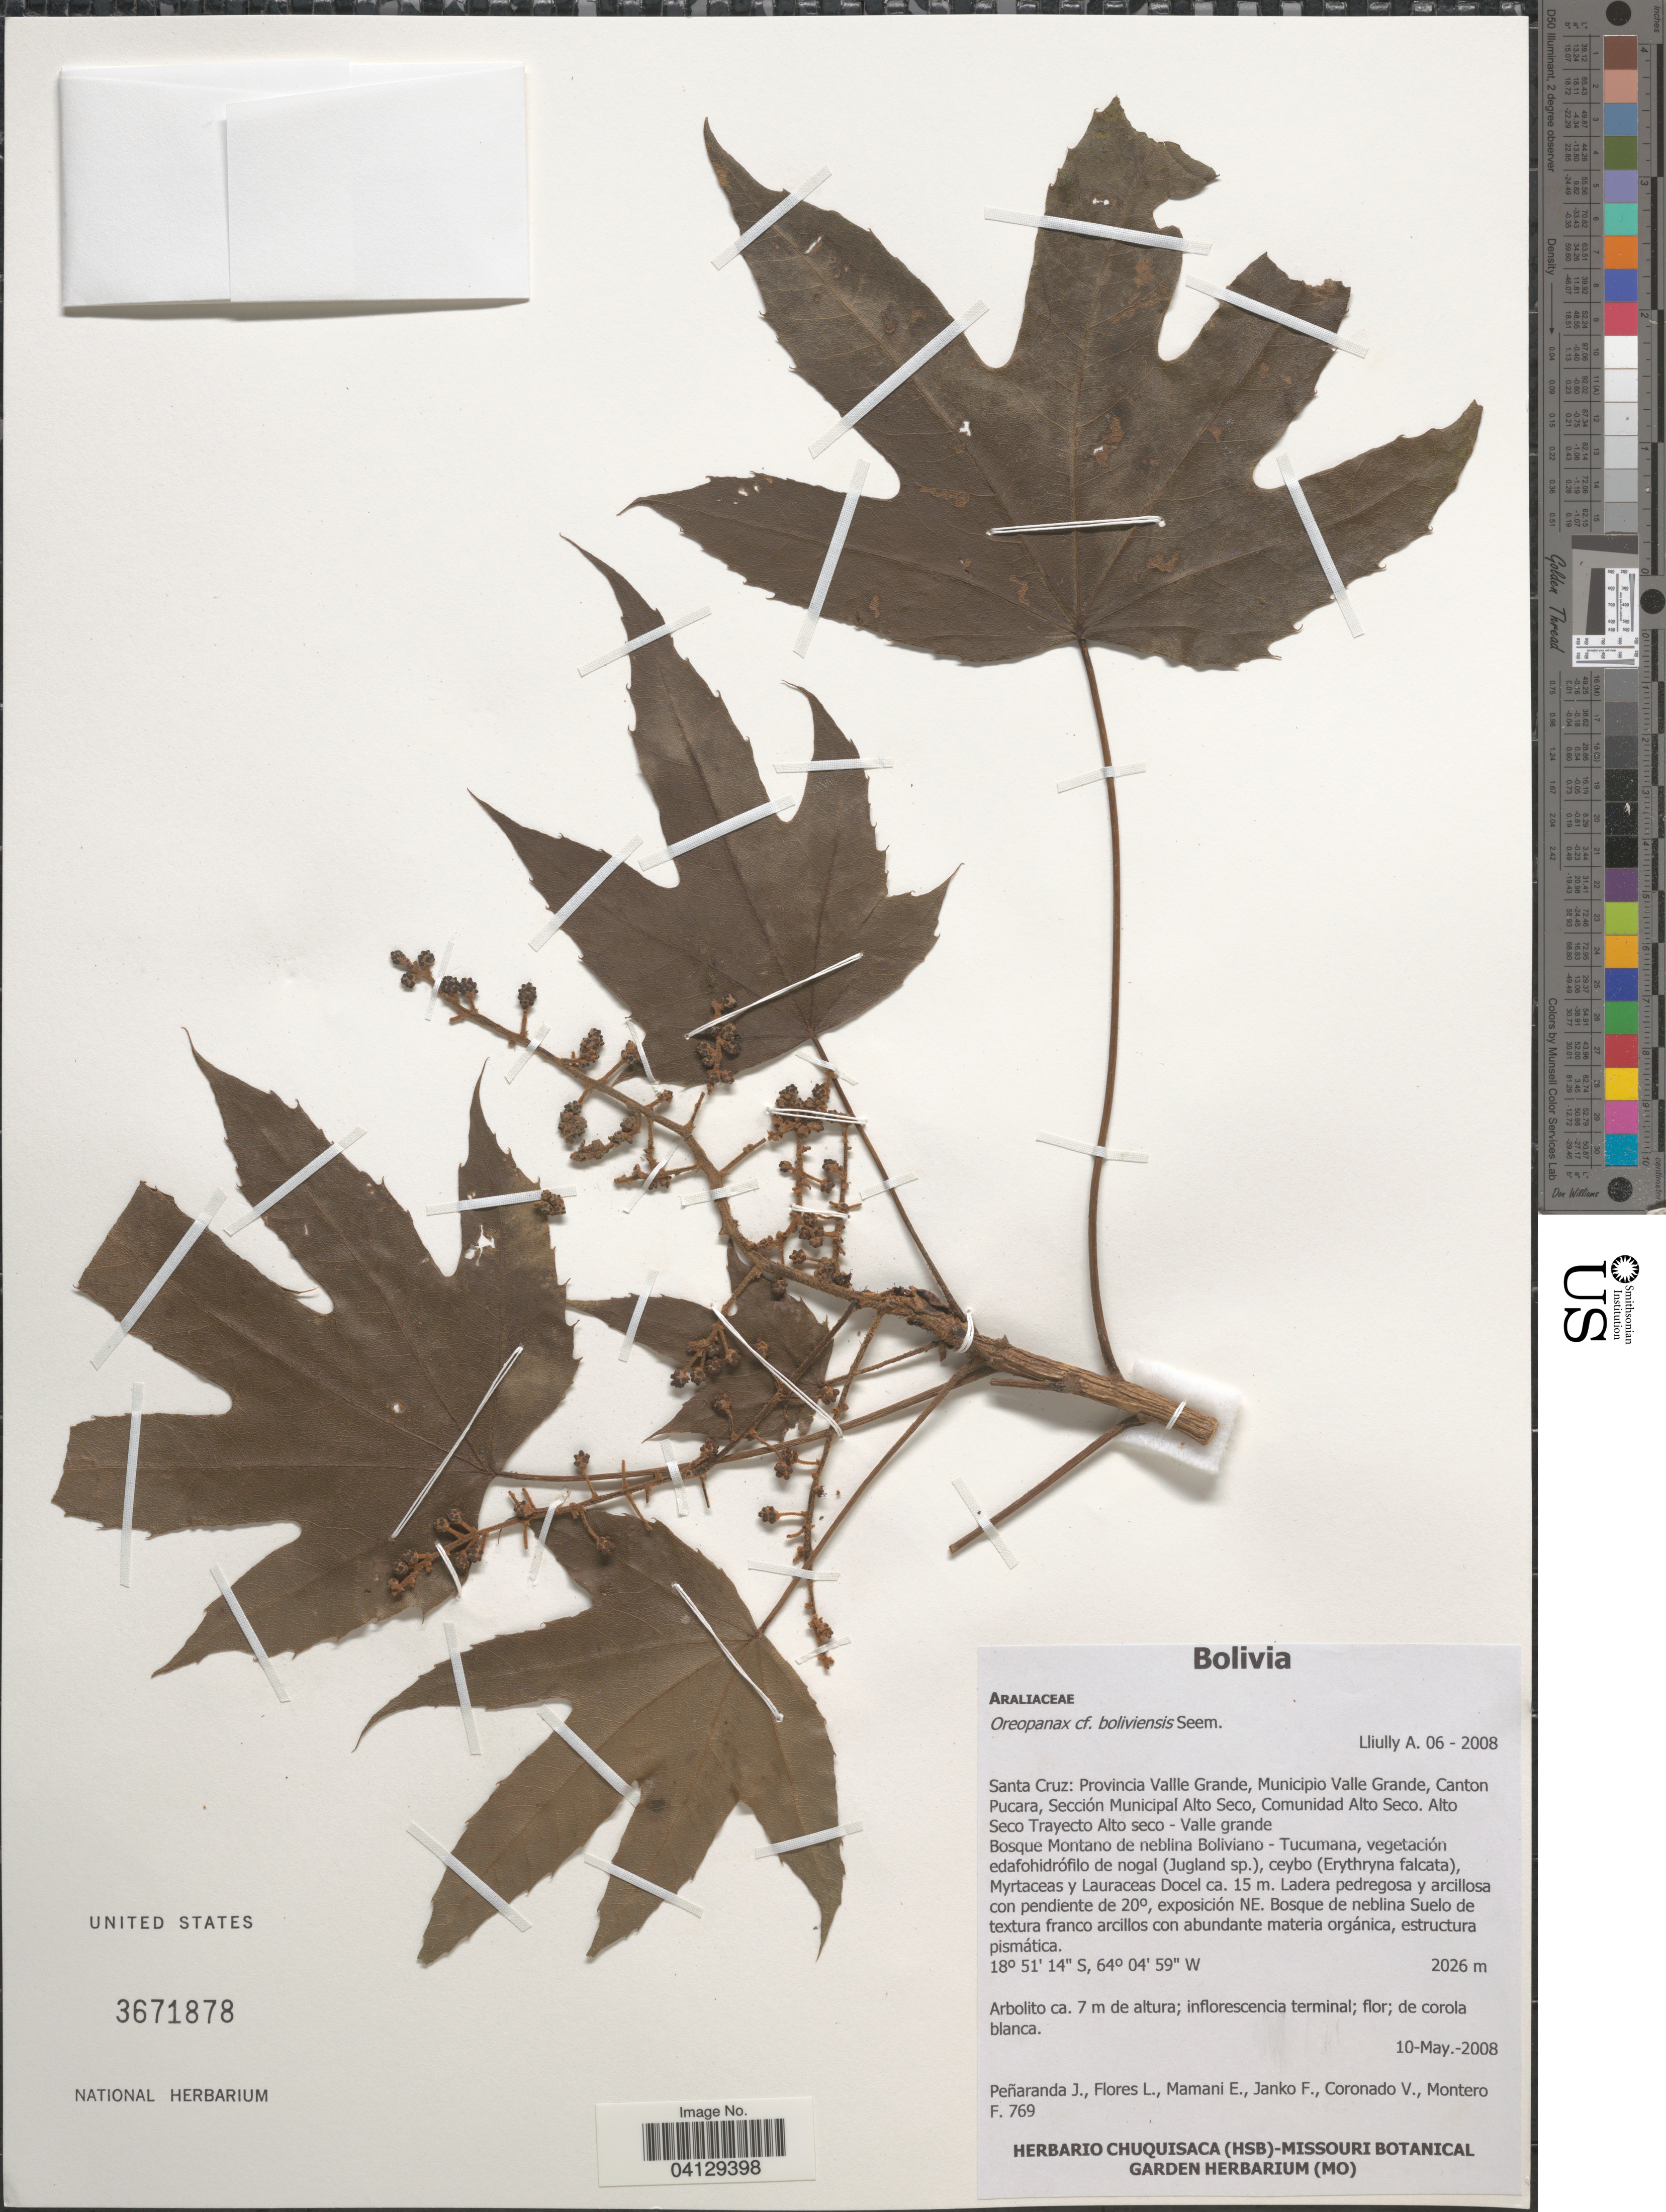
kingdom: Plantae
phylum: Tracheophyta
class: Magnoliopsida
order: Apiales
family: Araliaceae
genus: Oreopanax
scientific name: Oreopanax boliviensis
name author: Seem.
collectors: J. Penaranda, L. Flores, E. Mamani, F. Janko & et al.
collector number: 769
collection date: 2008-05-10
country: Bolivia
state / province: Santa Cruz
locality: Provincia Vallle Grande, Municipio Valle Grande, Canton Pucara, Sección Municipal Alto Seco, Comunidad Alto Seco. Alto Seco Trayecto Alto seco - Valle grande.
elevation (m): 2026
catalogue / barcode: US 3671878